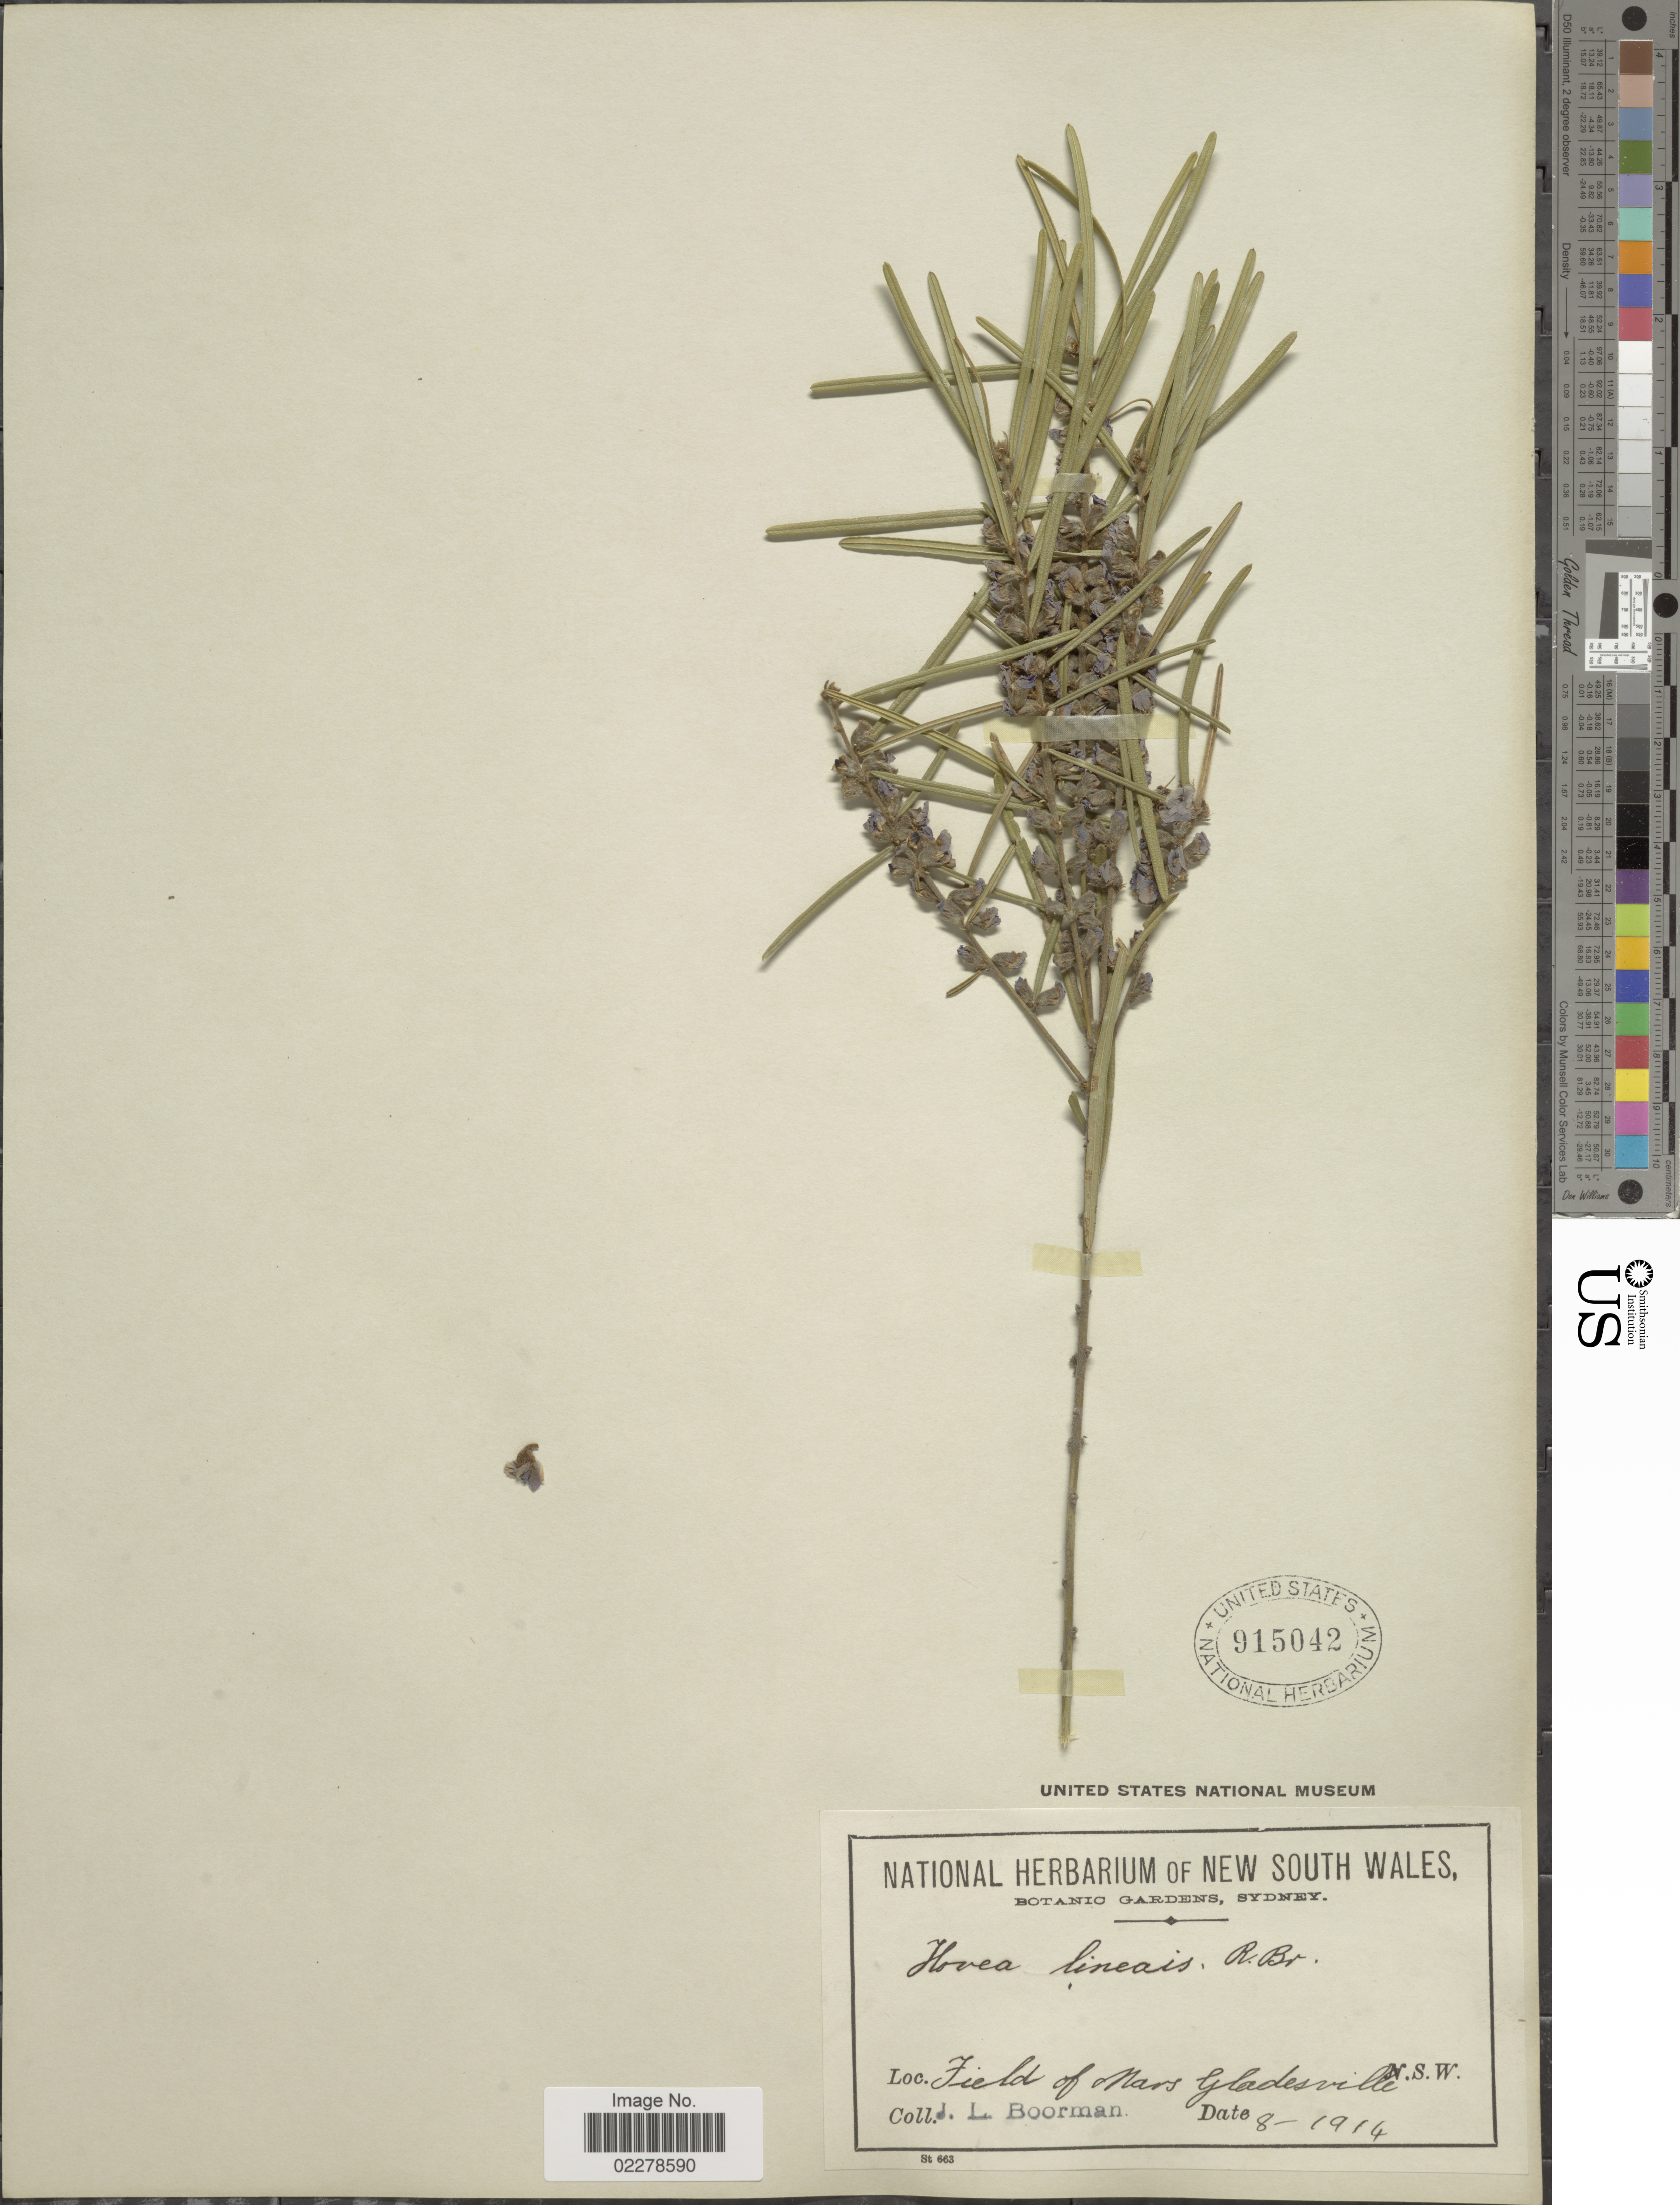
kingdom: Plantae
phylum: Tracheophyta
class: Magnoliopsida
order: Fabales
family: Fabaceae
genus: Hovea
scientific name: Hovea linearis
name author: R. Br.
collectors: J. Boorman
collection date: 1914-08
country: Australia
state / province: New South Wales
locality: Field of Mars Gladesville. N.S.W.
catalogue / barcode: US 915042